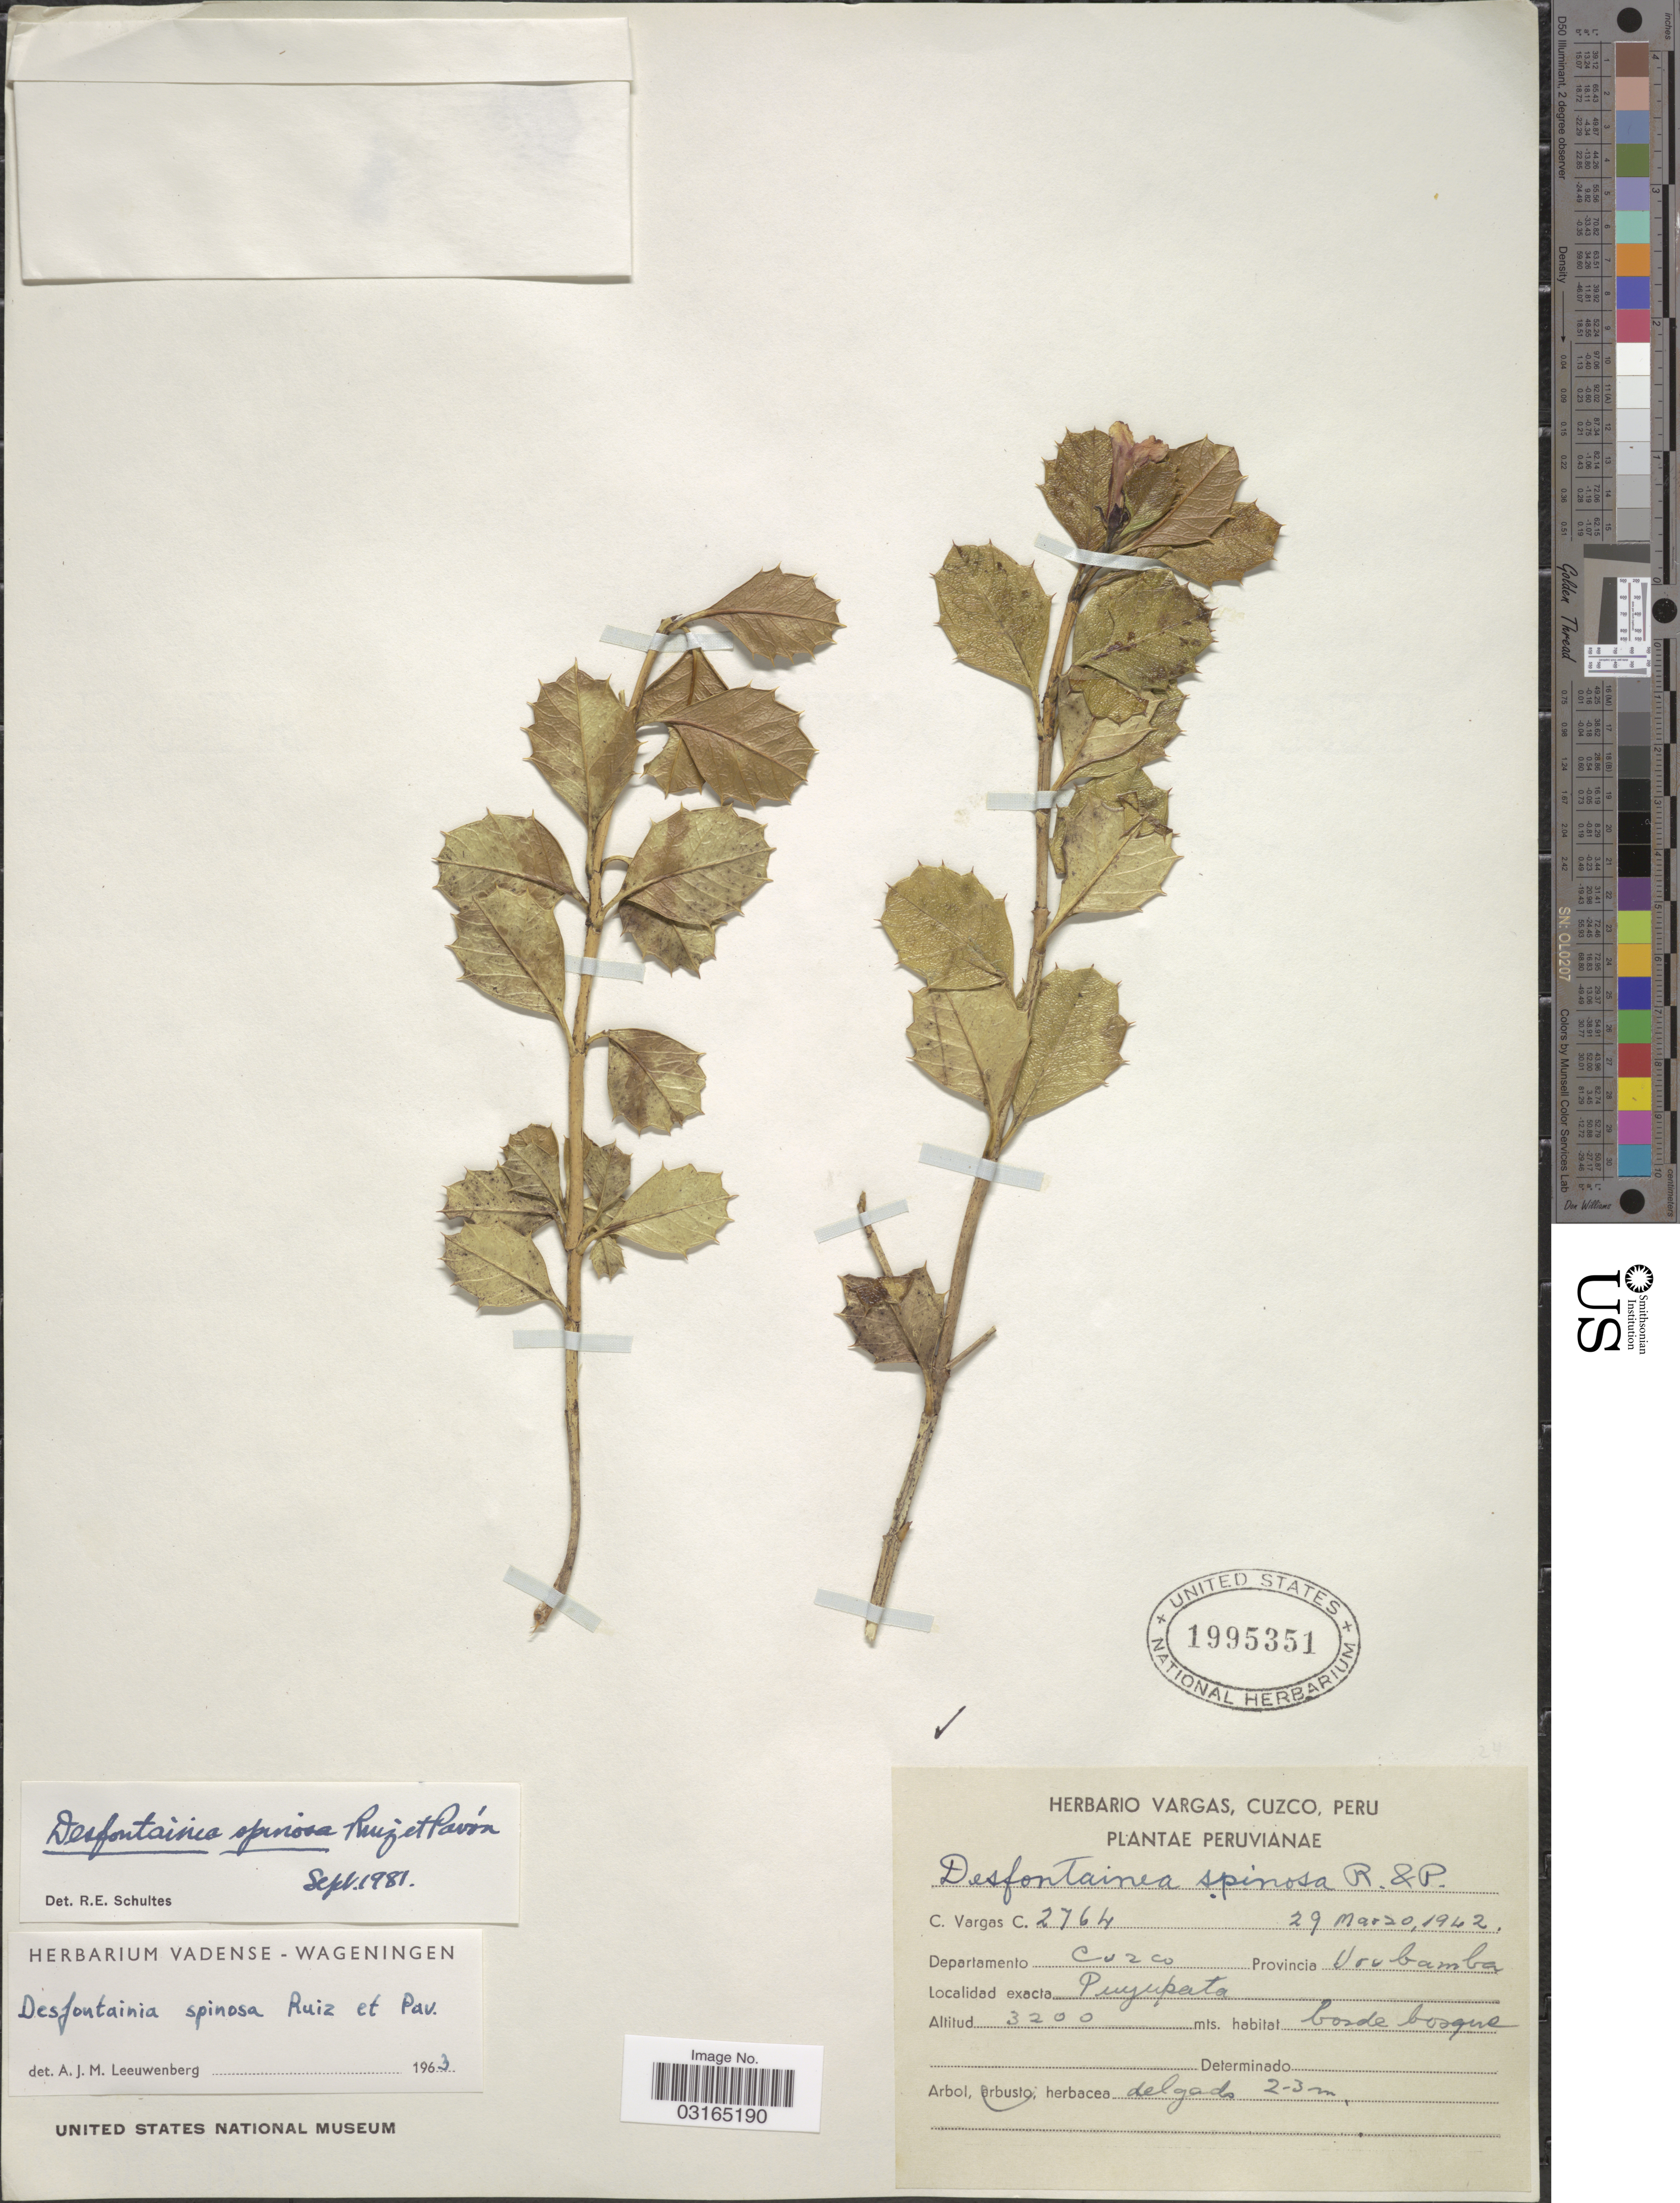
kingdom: Plantae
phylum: Tracheophyta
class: Magnoliopsida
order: Bruniales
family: Columelliaceae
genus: Desfontainia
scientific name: Desfontainia spinosa var. spinosa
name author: Ruiz & Pav.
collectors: C. Vargas Calderón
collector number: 2764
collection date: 1942-03-29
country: Peru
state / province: Cusco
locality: Departamento Cuzco. Provincia Urubamba. Puyupata.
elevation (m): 3200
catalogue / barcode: US 1995351